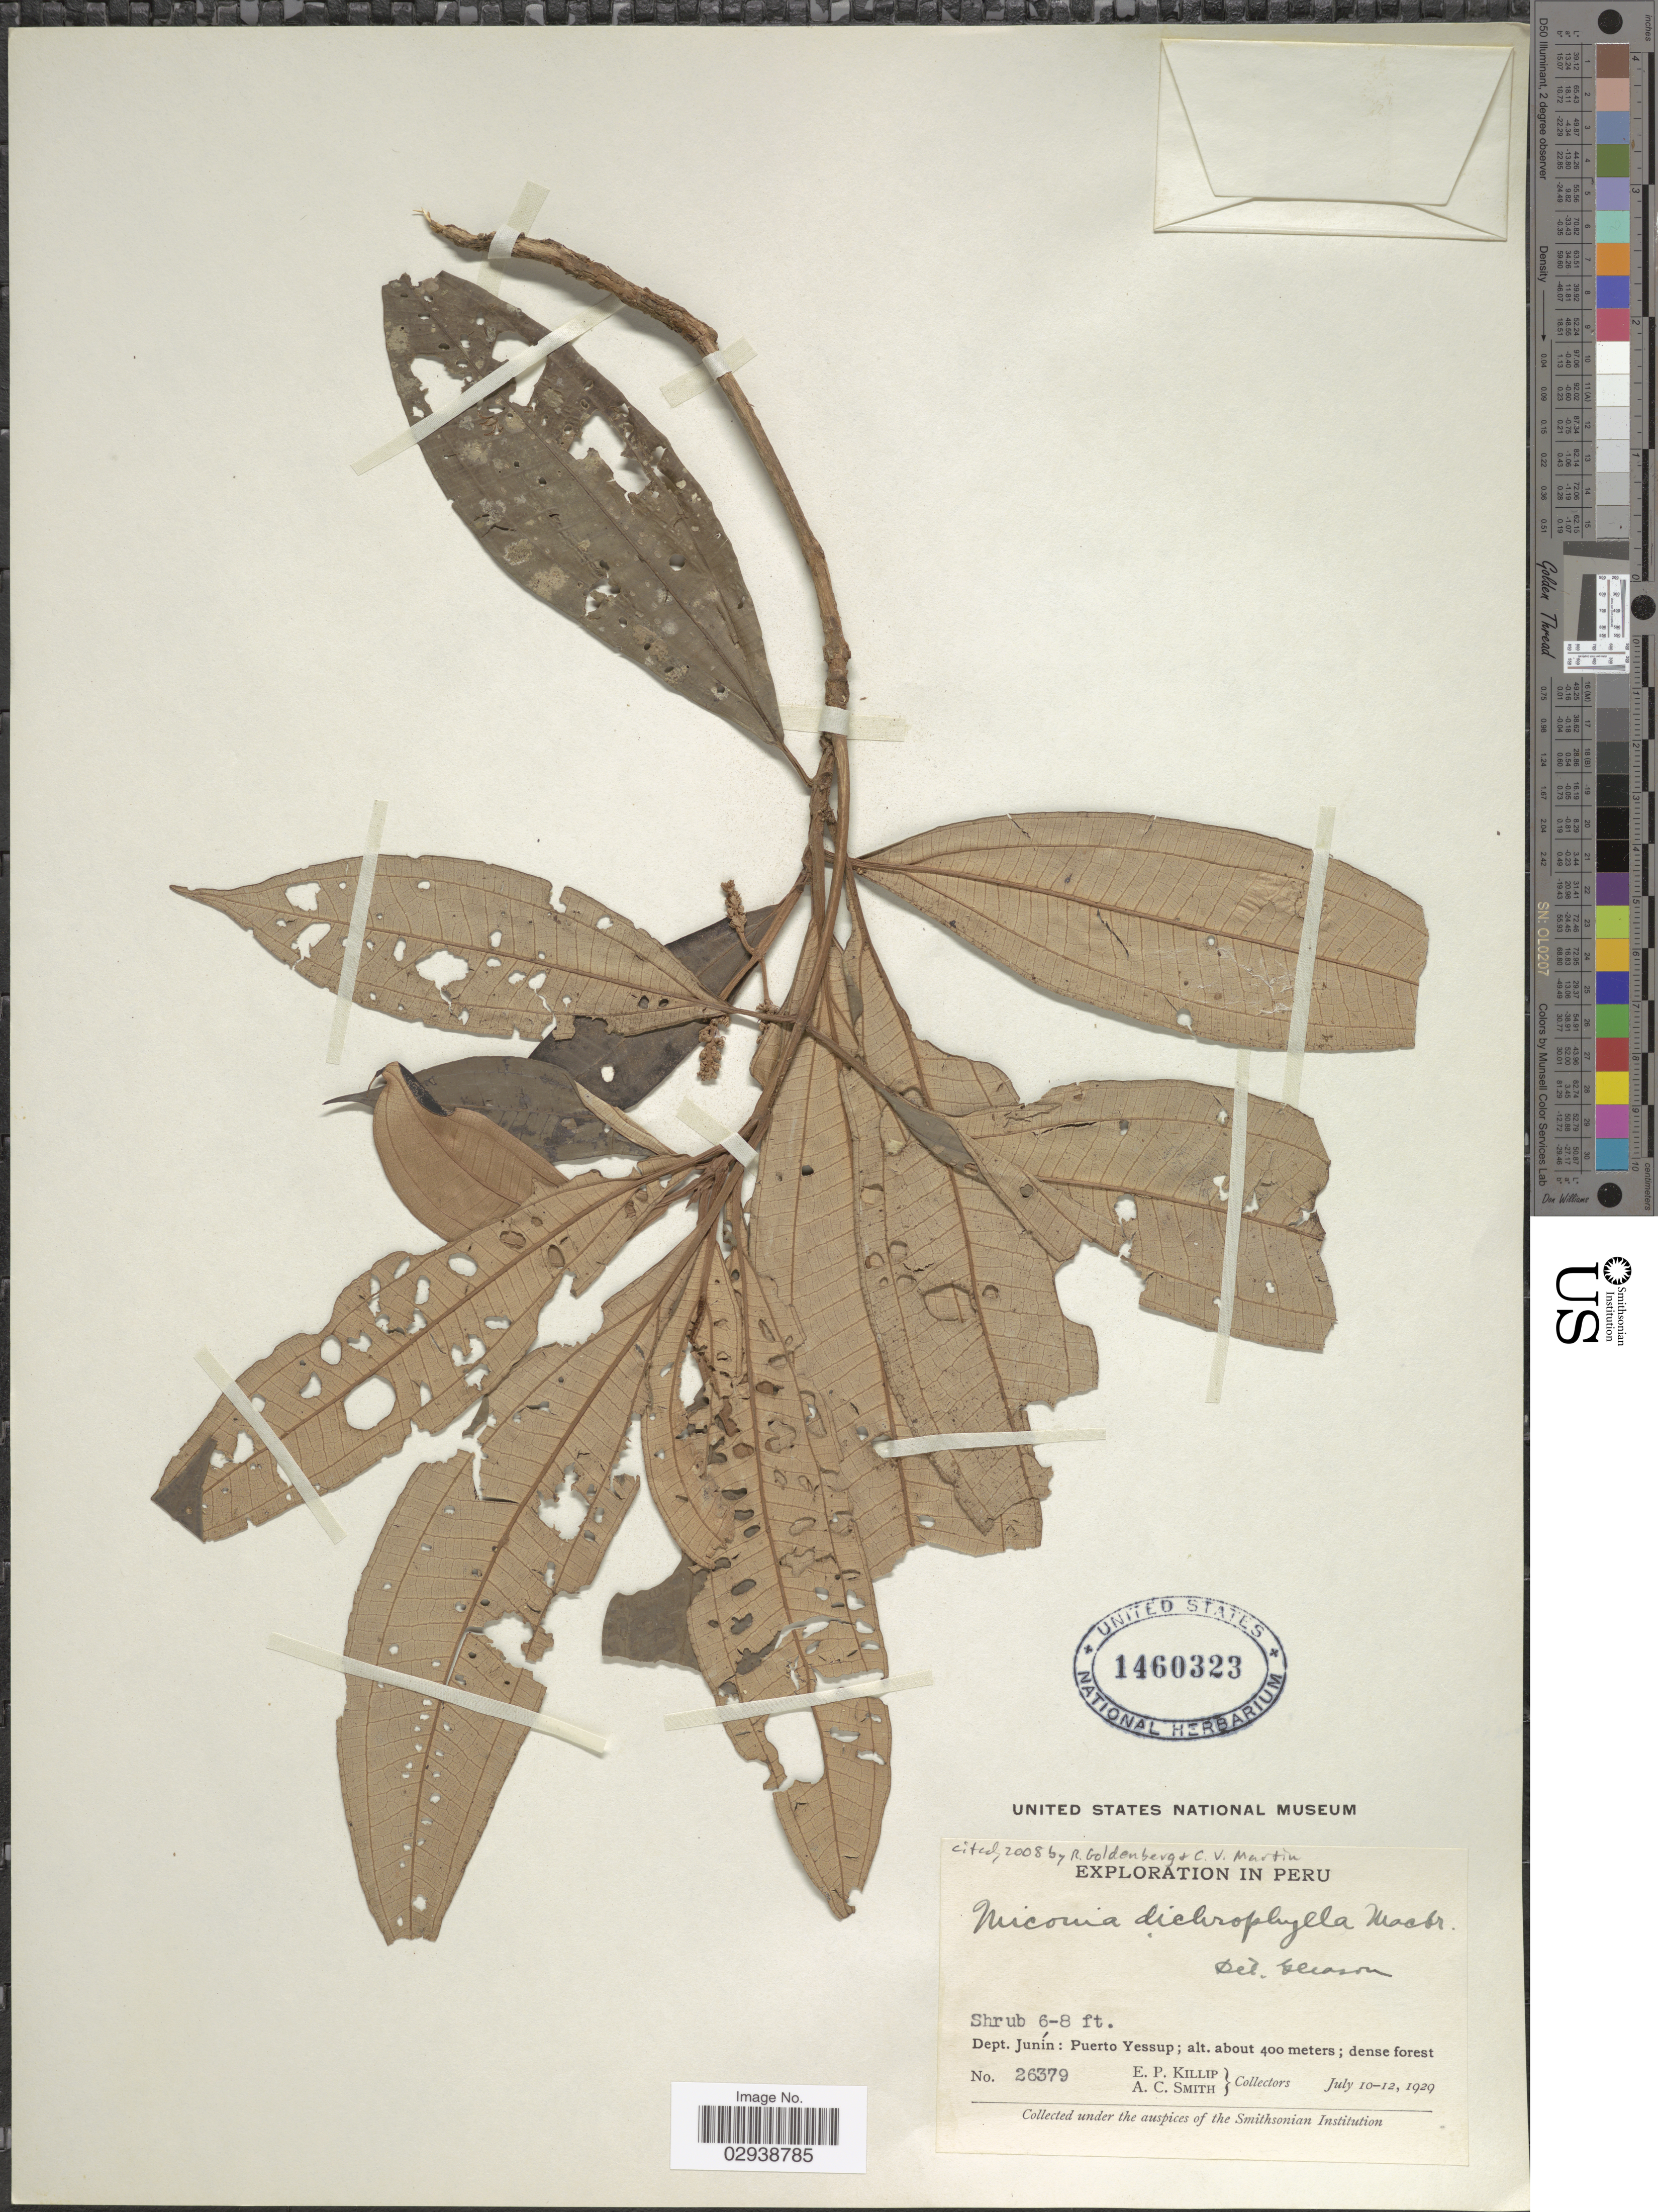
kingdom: Plantae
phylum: Tracheophyta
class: Magnoliopsida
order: Myrtales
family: Melastomataceae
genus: Miconia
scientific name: Miconia dichrophylla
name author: J.F. Macbr.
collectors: E. P. Killip & A. C. Smith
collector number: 26379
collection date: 1929-07-10/1929-07-12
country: Peru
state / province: Junín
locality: Dept. Junín: Puerto Yessup.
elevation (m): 400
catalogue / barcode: US 1460323